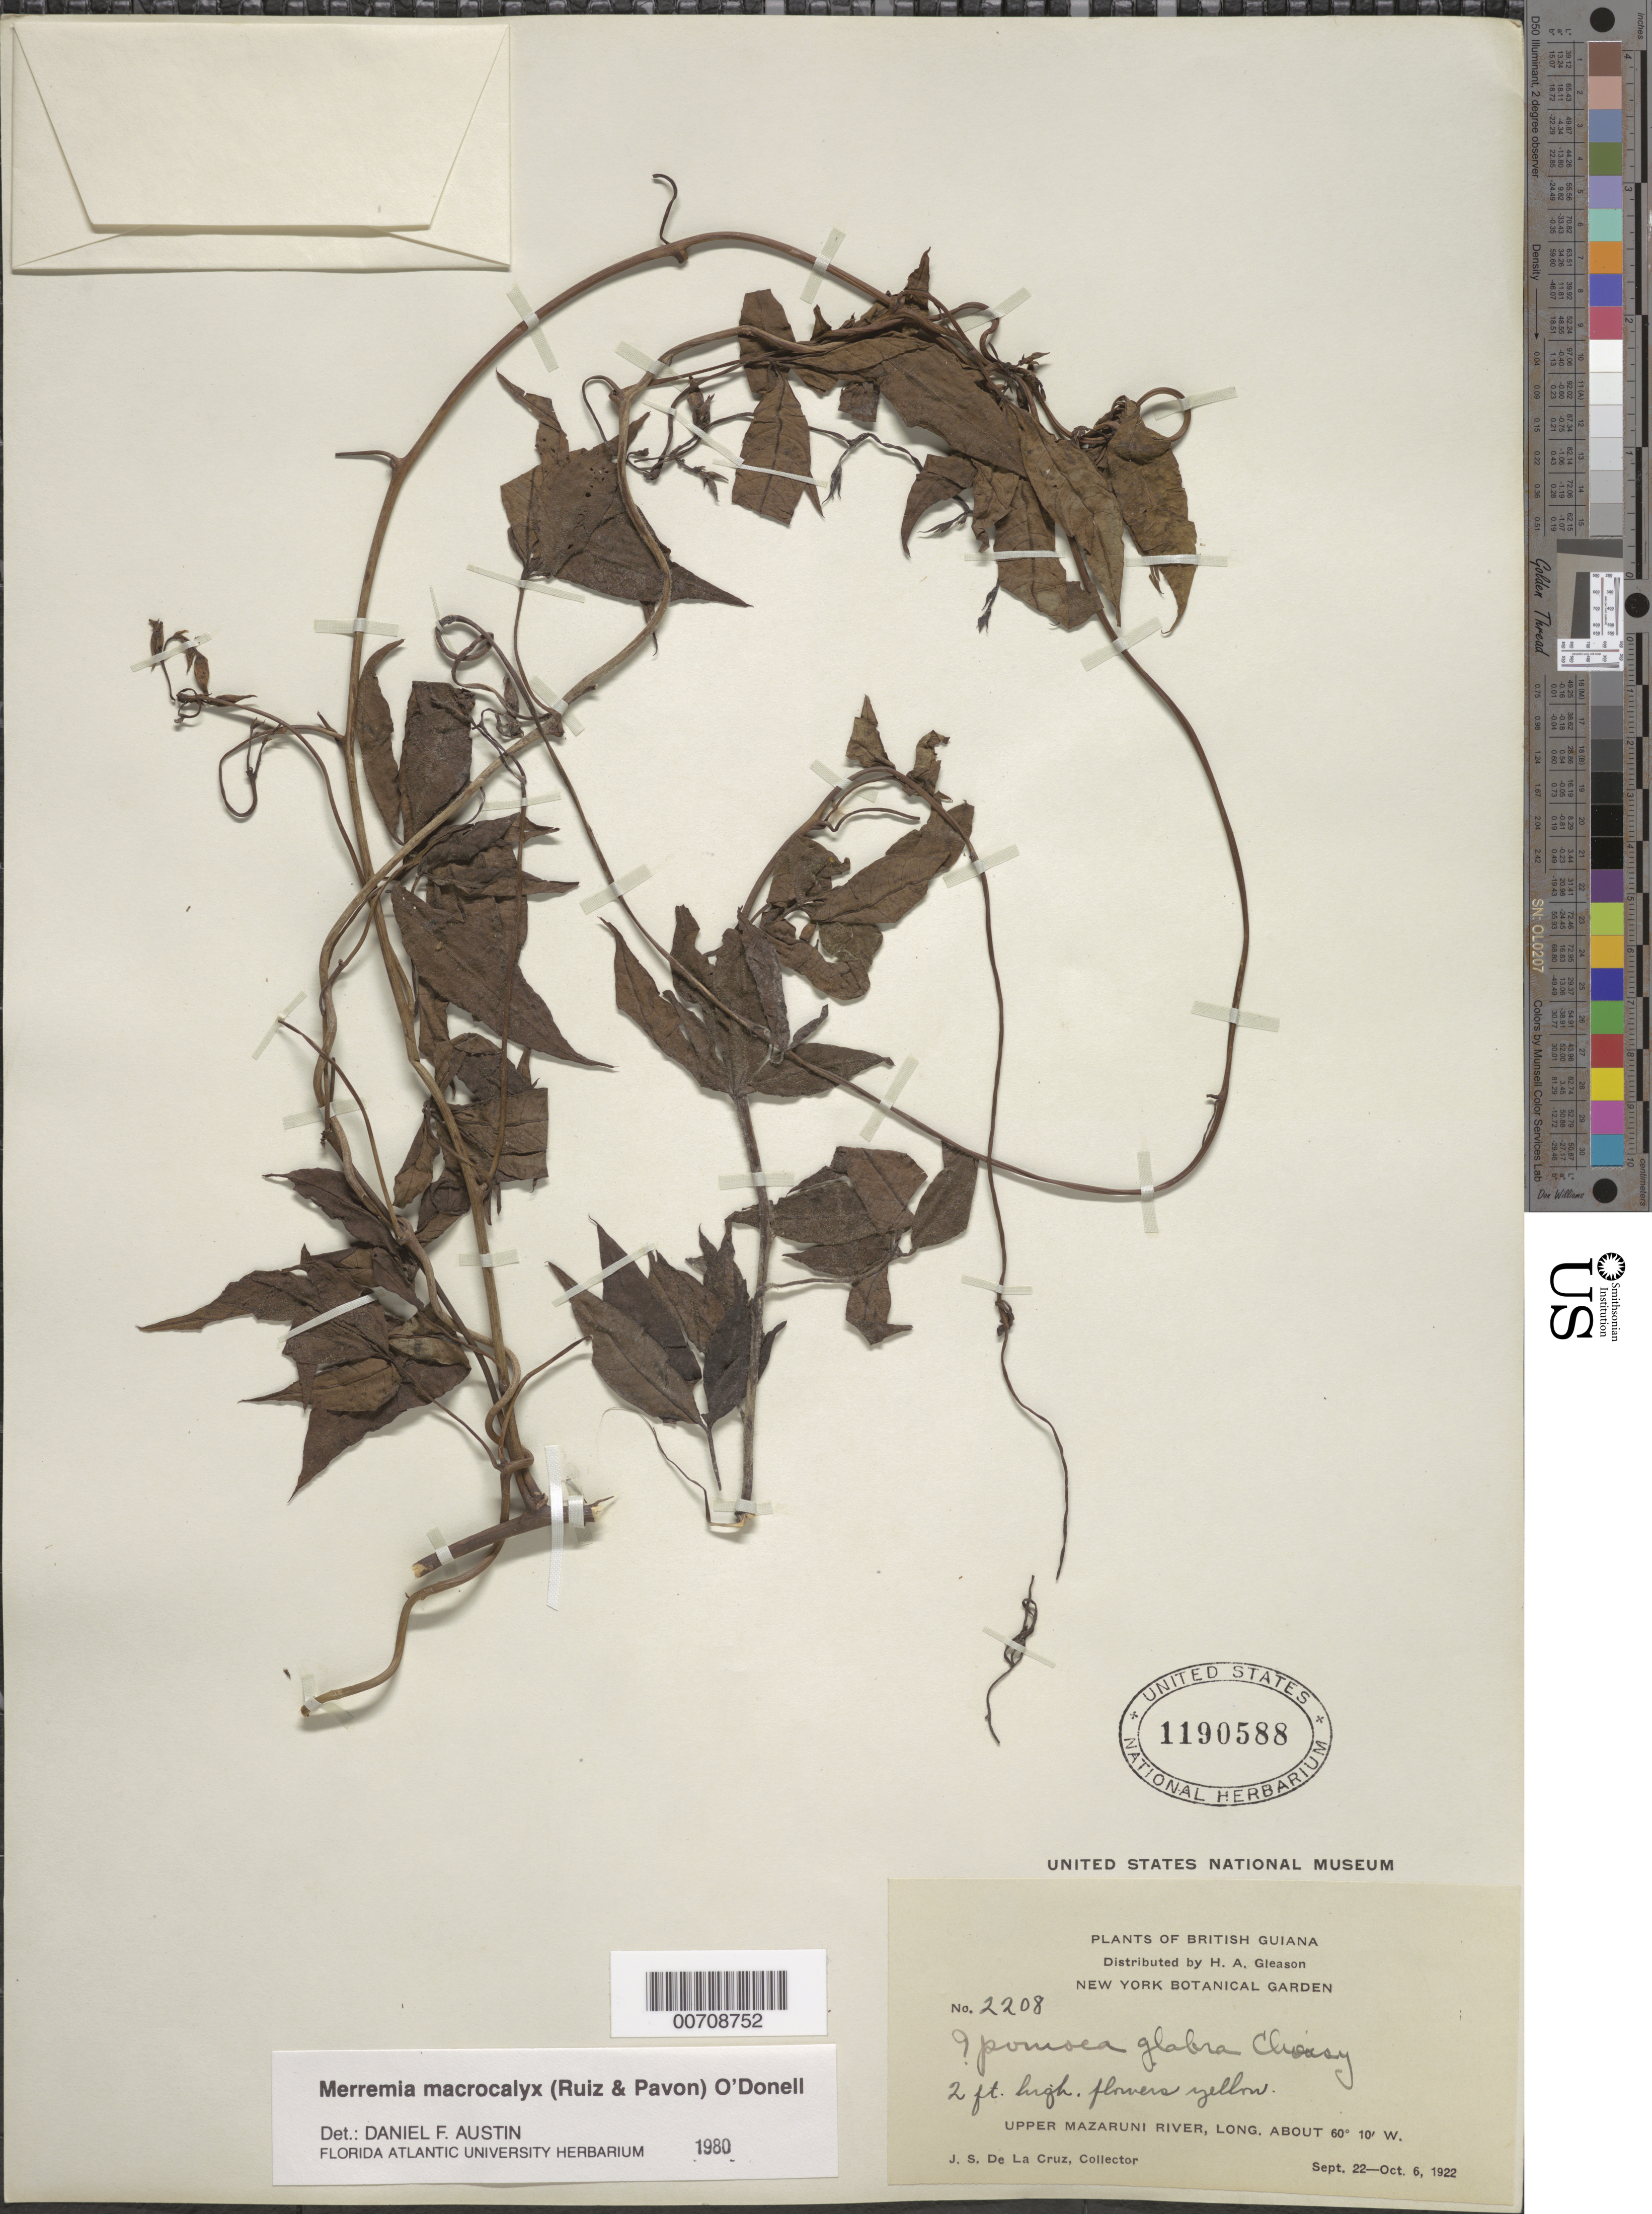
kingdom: Plantae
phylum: Tracheophyta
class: Magnoliopsida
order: Solanales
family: Convolvulaceae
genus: Distimake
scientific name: Distimake macrocalyx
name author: (Ruiz & Pav.) A. R. Simões & Staples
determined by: Strong, Mark T., (BOT), Smithsonian Institution - National Museum of Natural History (UNITED STATES)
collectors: J. S. de la Cruz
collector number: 2208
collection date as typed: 22-Sep-22 to 6-Oct-22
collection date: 1922-09-22/1922-10-06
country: Guyana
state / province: Cuyuni-Mazaruni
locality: Upper Mazaruni R.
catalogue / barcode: US 1190588